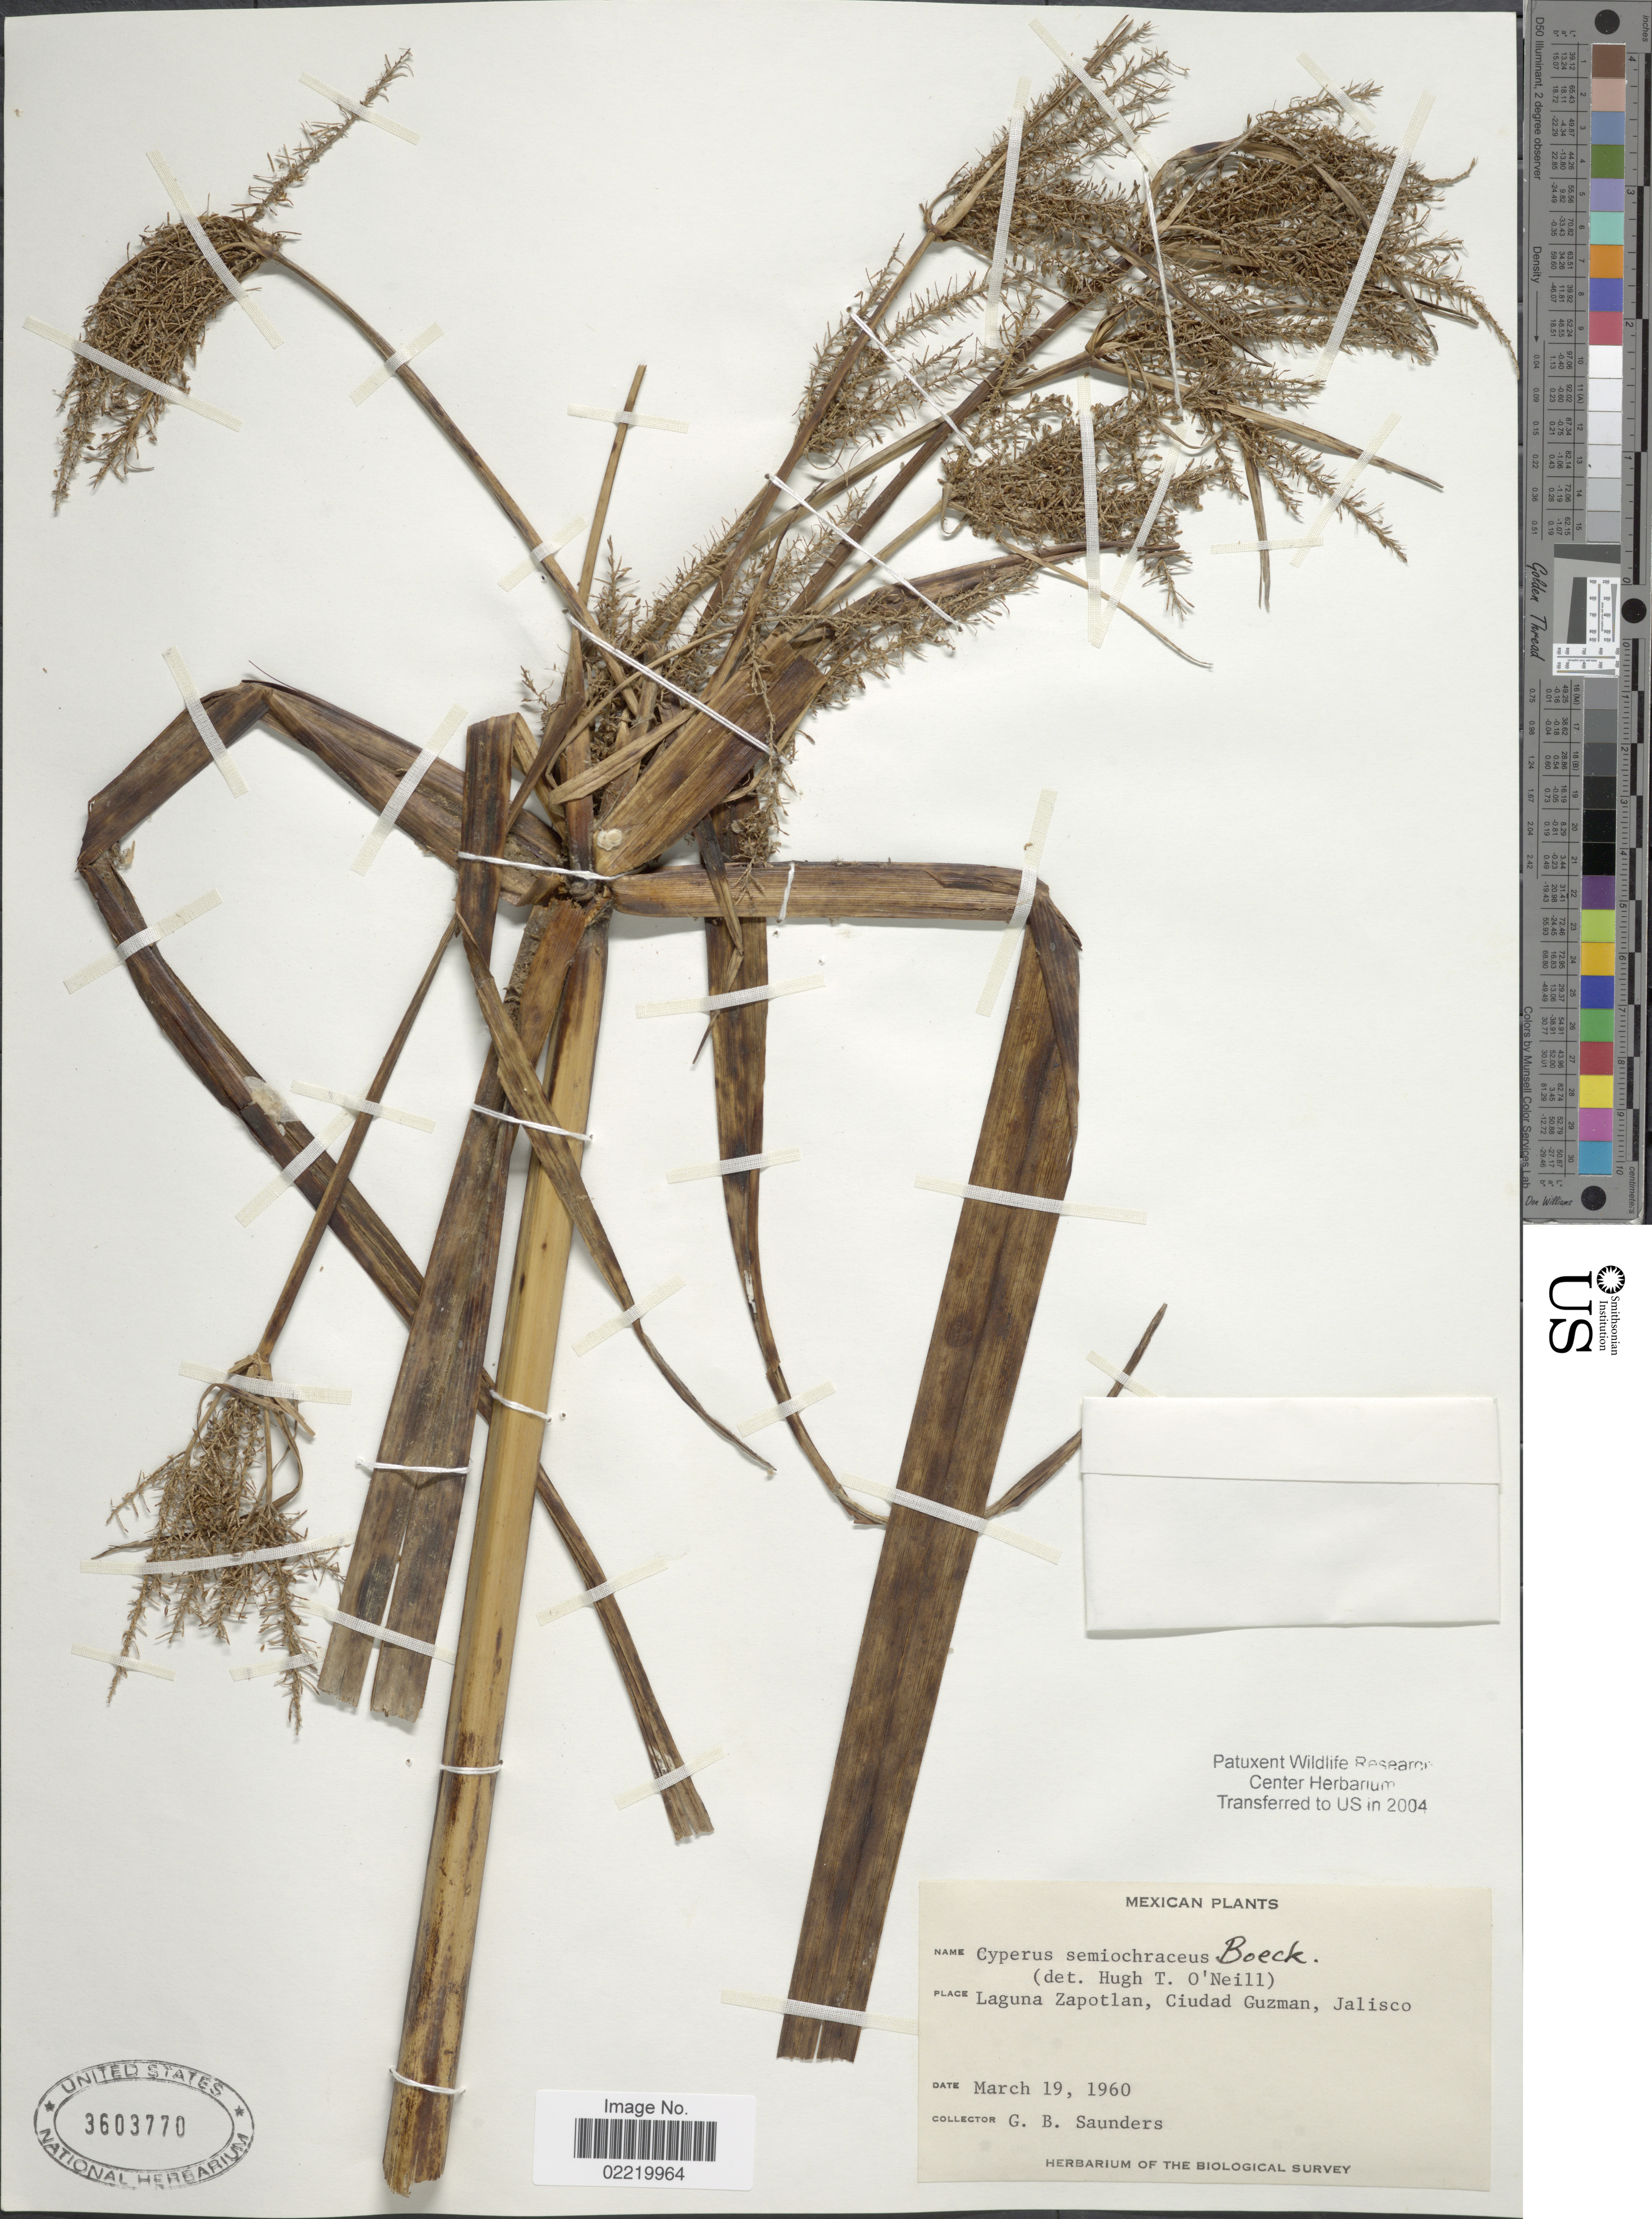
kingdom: Plantae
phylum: Tracheophyta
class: Liliopsida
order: Poales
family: Cyperaceae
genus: Cyperus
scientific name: Cyperus semiochraceus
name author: Boeckeler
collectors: G. B. Saunders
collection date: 1960-03-19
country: Mexico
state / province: Jalisco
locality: Laguna Zapotlan, Ciudad Guzman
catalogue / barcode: US 3603770